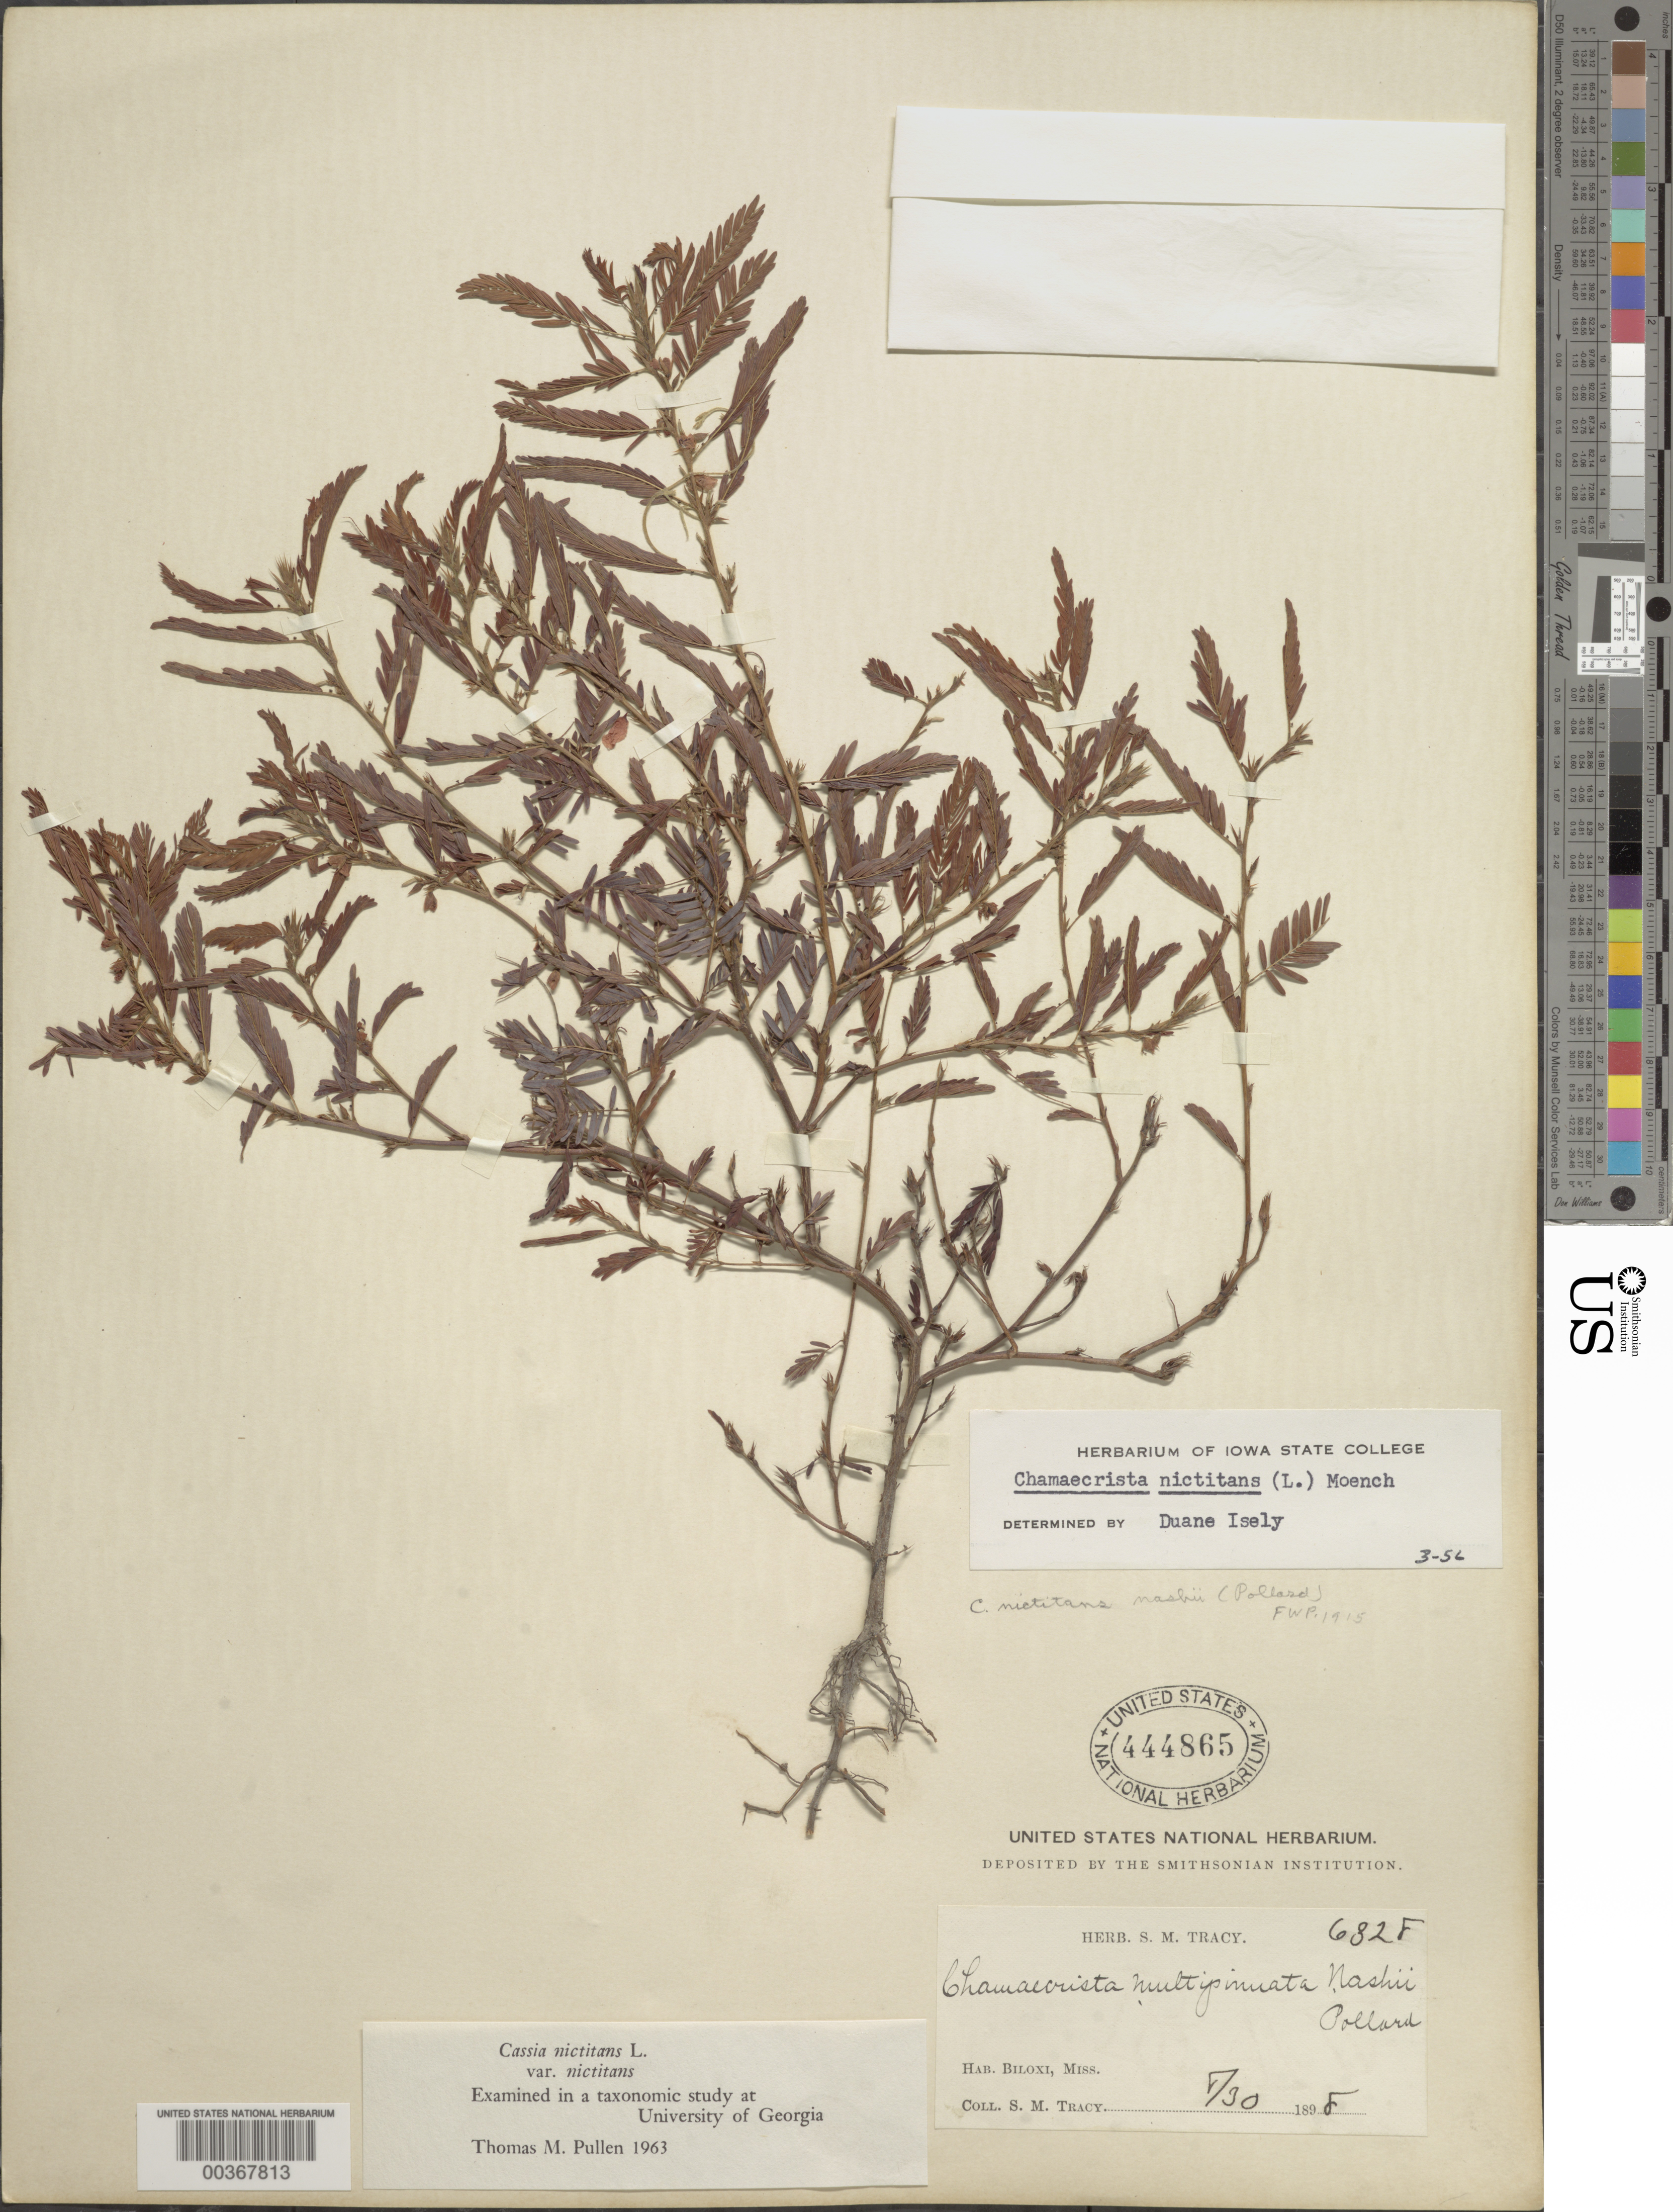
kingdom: Plantae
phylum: Tracheophyta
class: Magnoliopsida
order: Fabales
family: Fabaceae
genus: Chamaecrista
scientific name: Chamaecrista nictitans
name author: (L.) Moench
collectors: S. M. Tracy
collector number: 6828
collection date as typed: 30 Aug 1898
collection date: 1898-08-30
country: United States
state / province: Mississippi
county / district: Harrison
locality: Biloxi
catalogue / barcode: US 444865